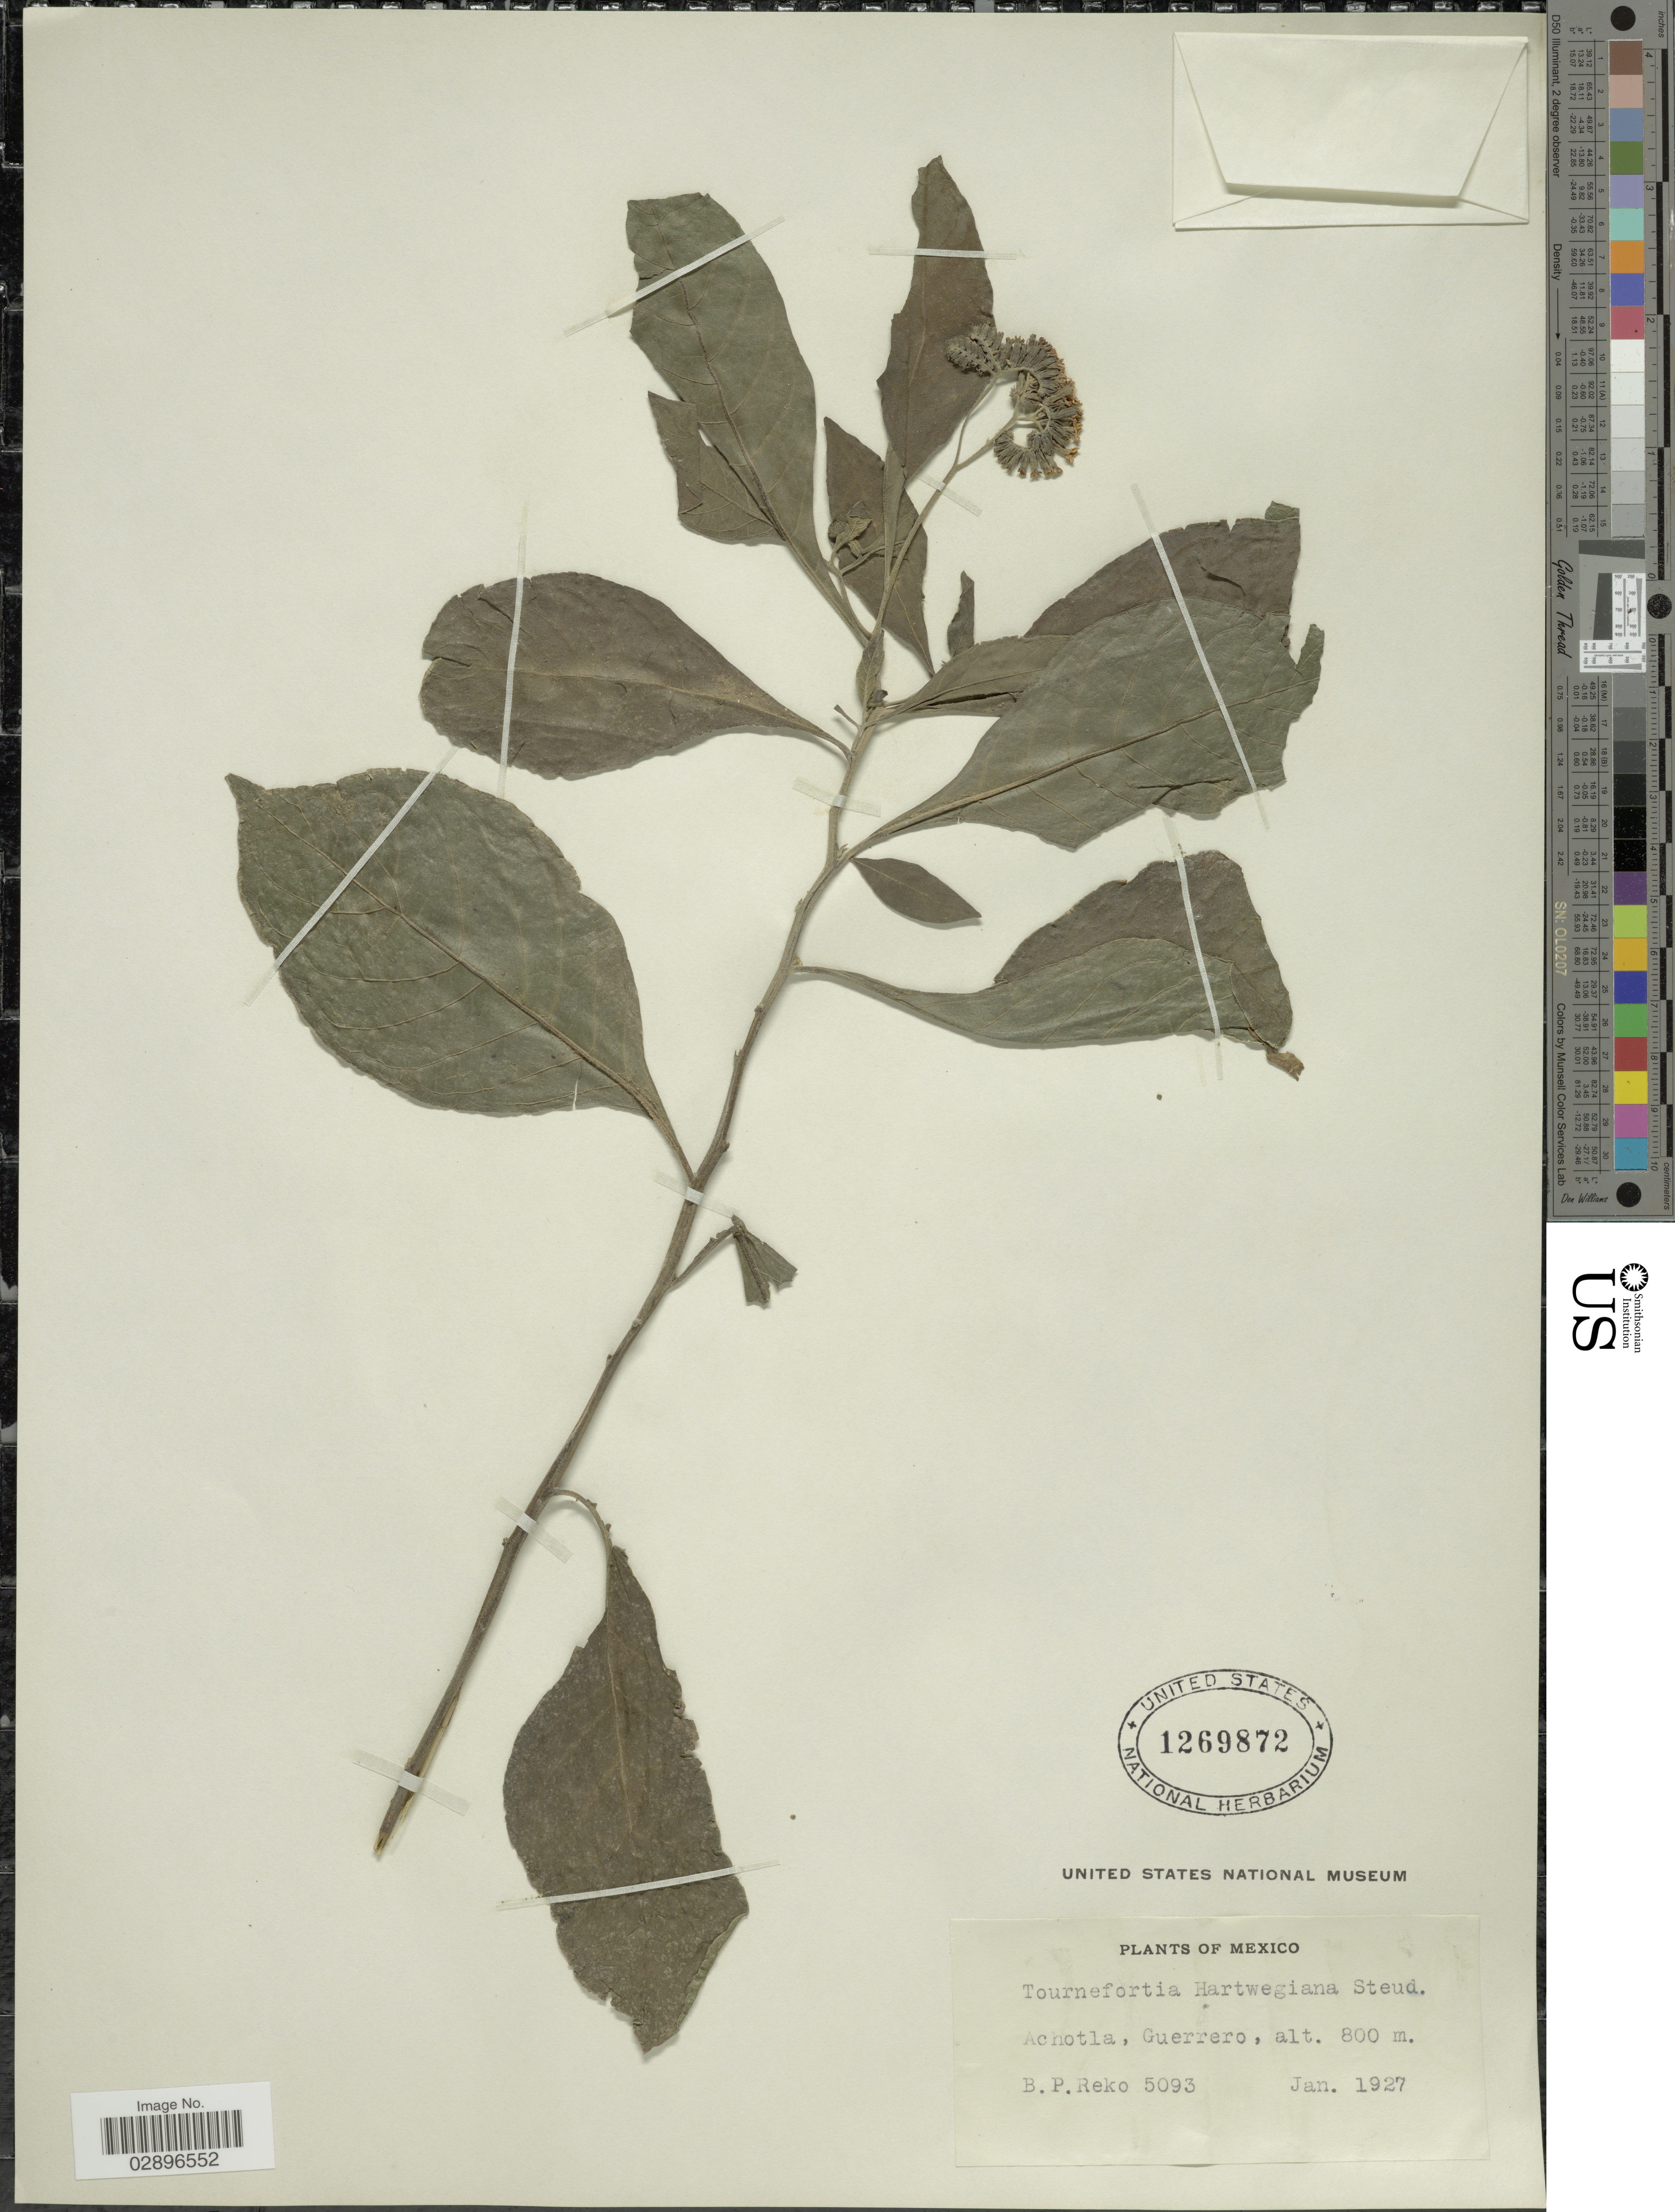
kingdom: Plantae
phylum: Tracheophyta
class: Magnoliopsida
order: Boraginales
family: Heliotropiaceae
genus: Tournefortia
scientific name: Tournefortia hartwegiana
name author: Steud.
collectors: B. P. Reko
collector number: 5093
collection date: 1927-01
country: Mexico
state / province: Guerrero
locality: Achotla.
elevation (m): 800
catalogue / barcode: US 1269872